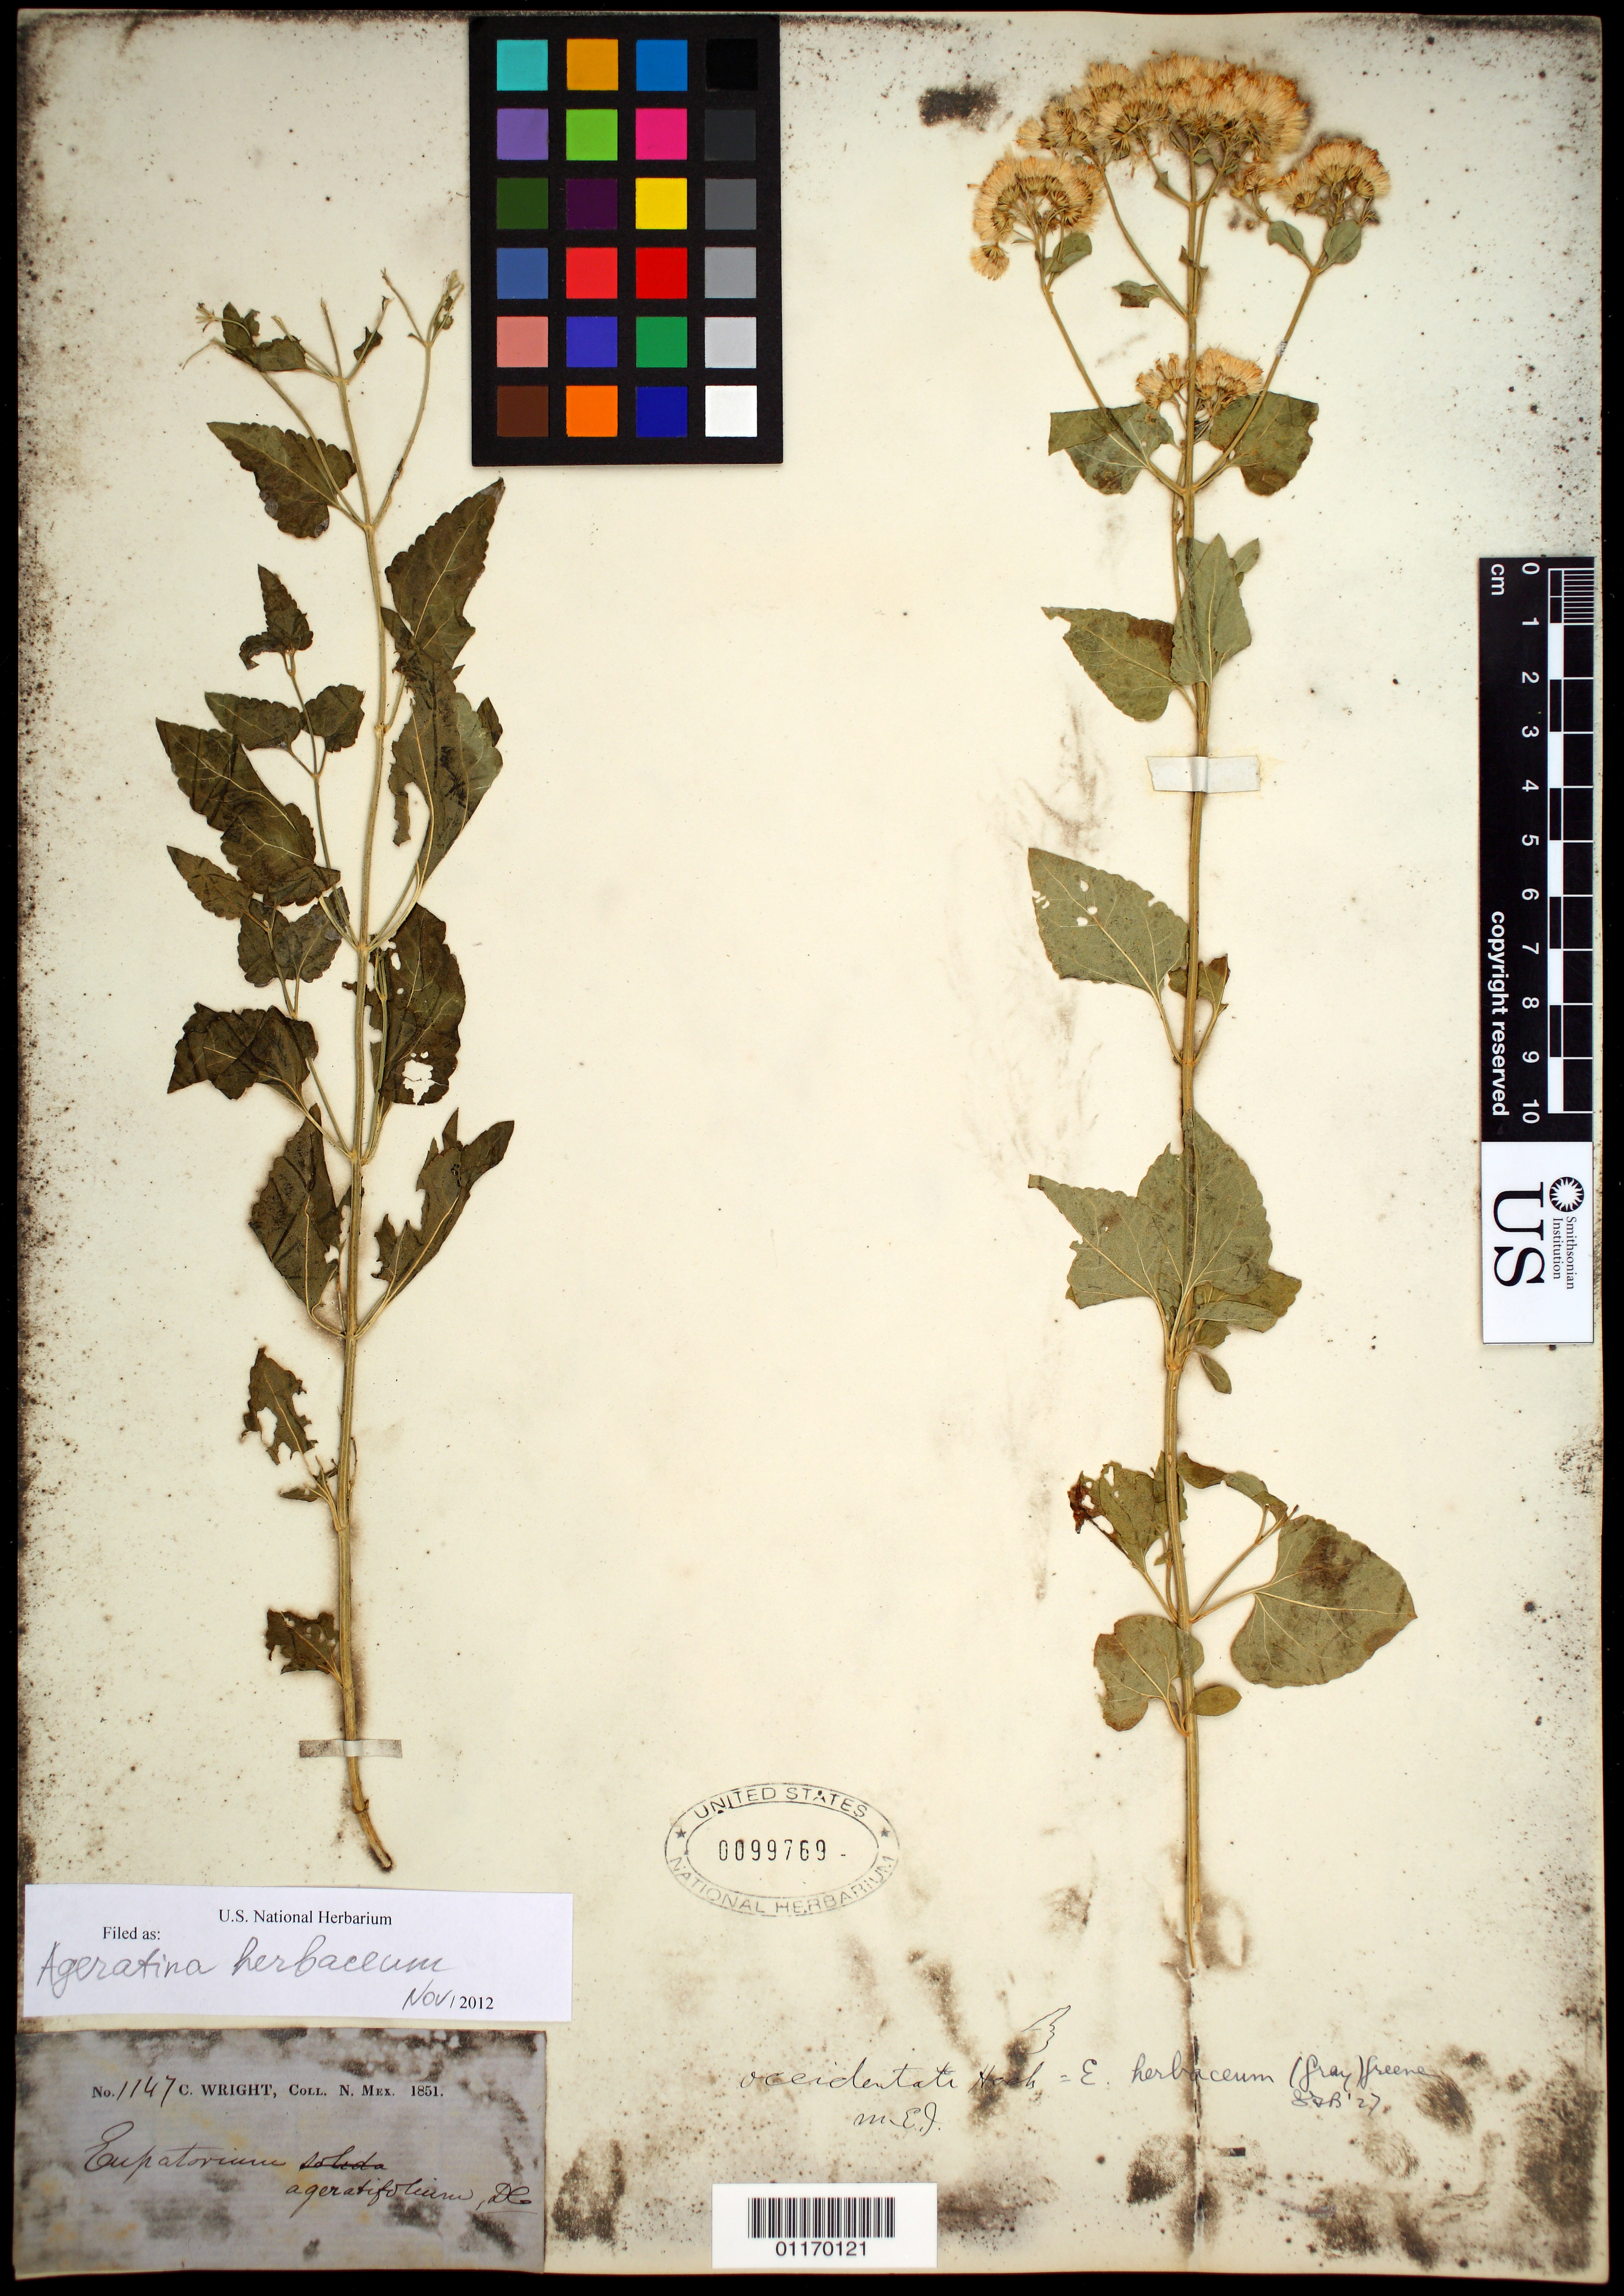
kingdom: Plantae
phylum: Tracheophyta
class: Magnoliopsida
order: Asterales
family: Asteraceae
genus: Ageratina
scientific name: Ageratina herbacea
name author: (A. Gray) R.M. King & H. Rob.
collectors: C. Wright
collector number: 1147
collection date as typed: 1851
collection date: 1851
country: United States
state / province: New Mexico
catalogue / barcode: US 99769